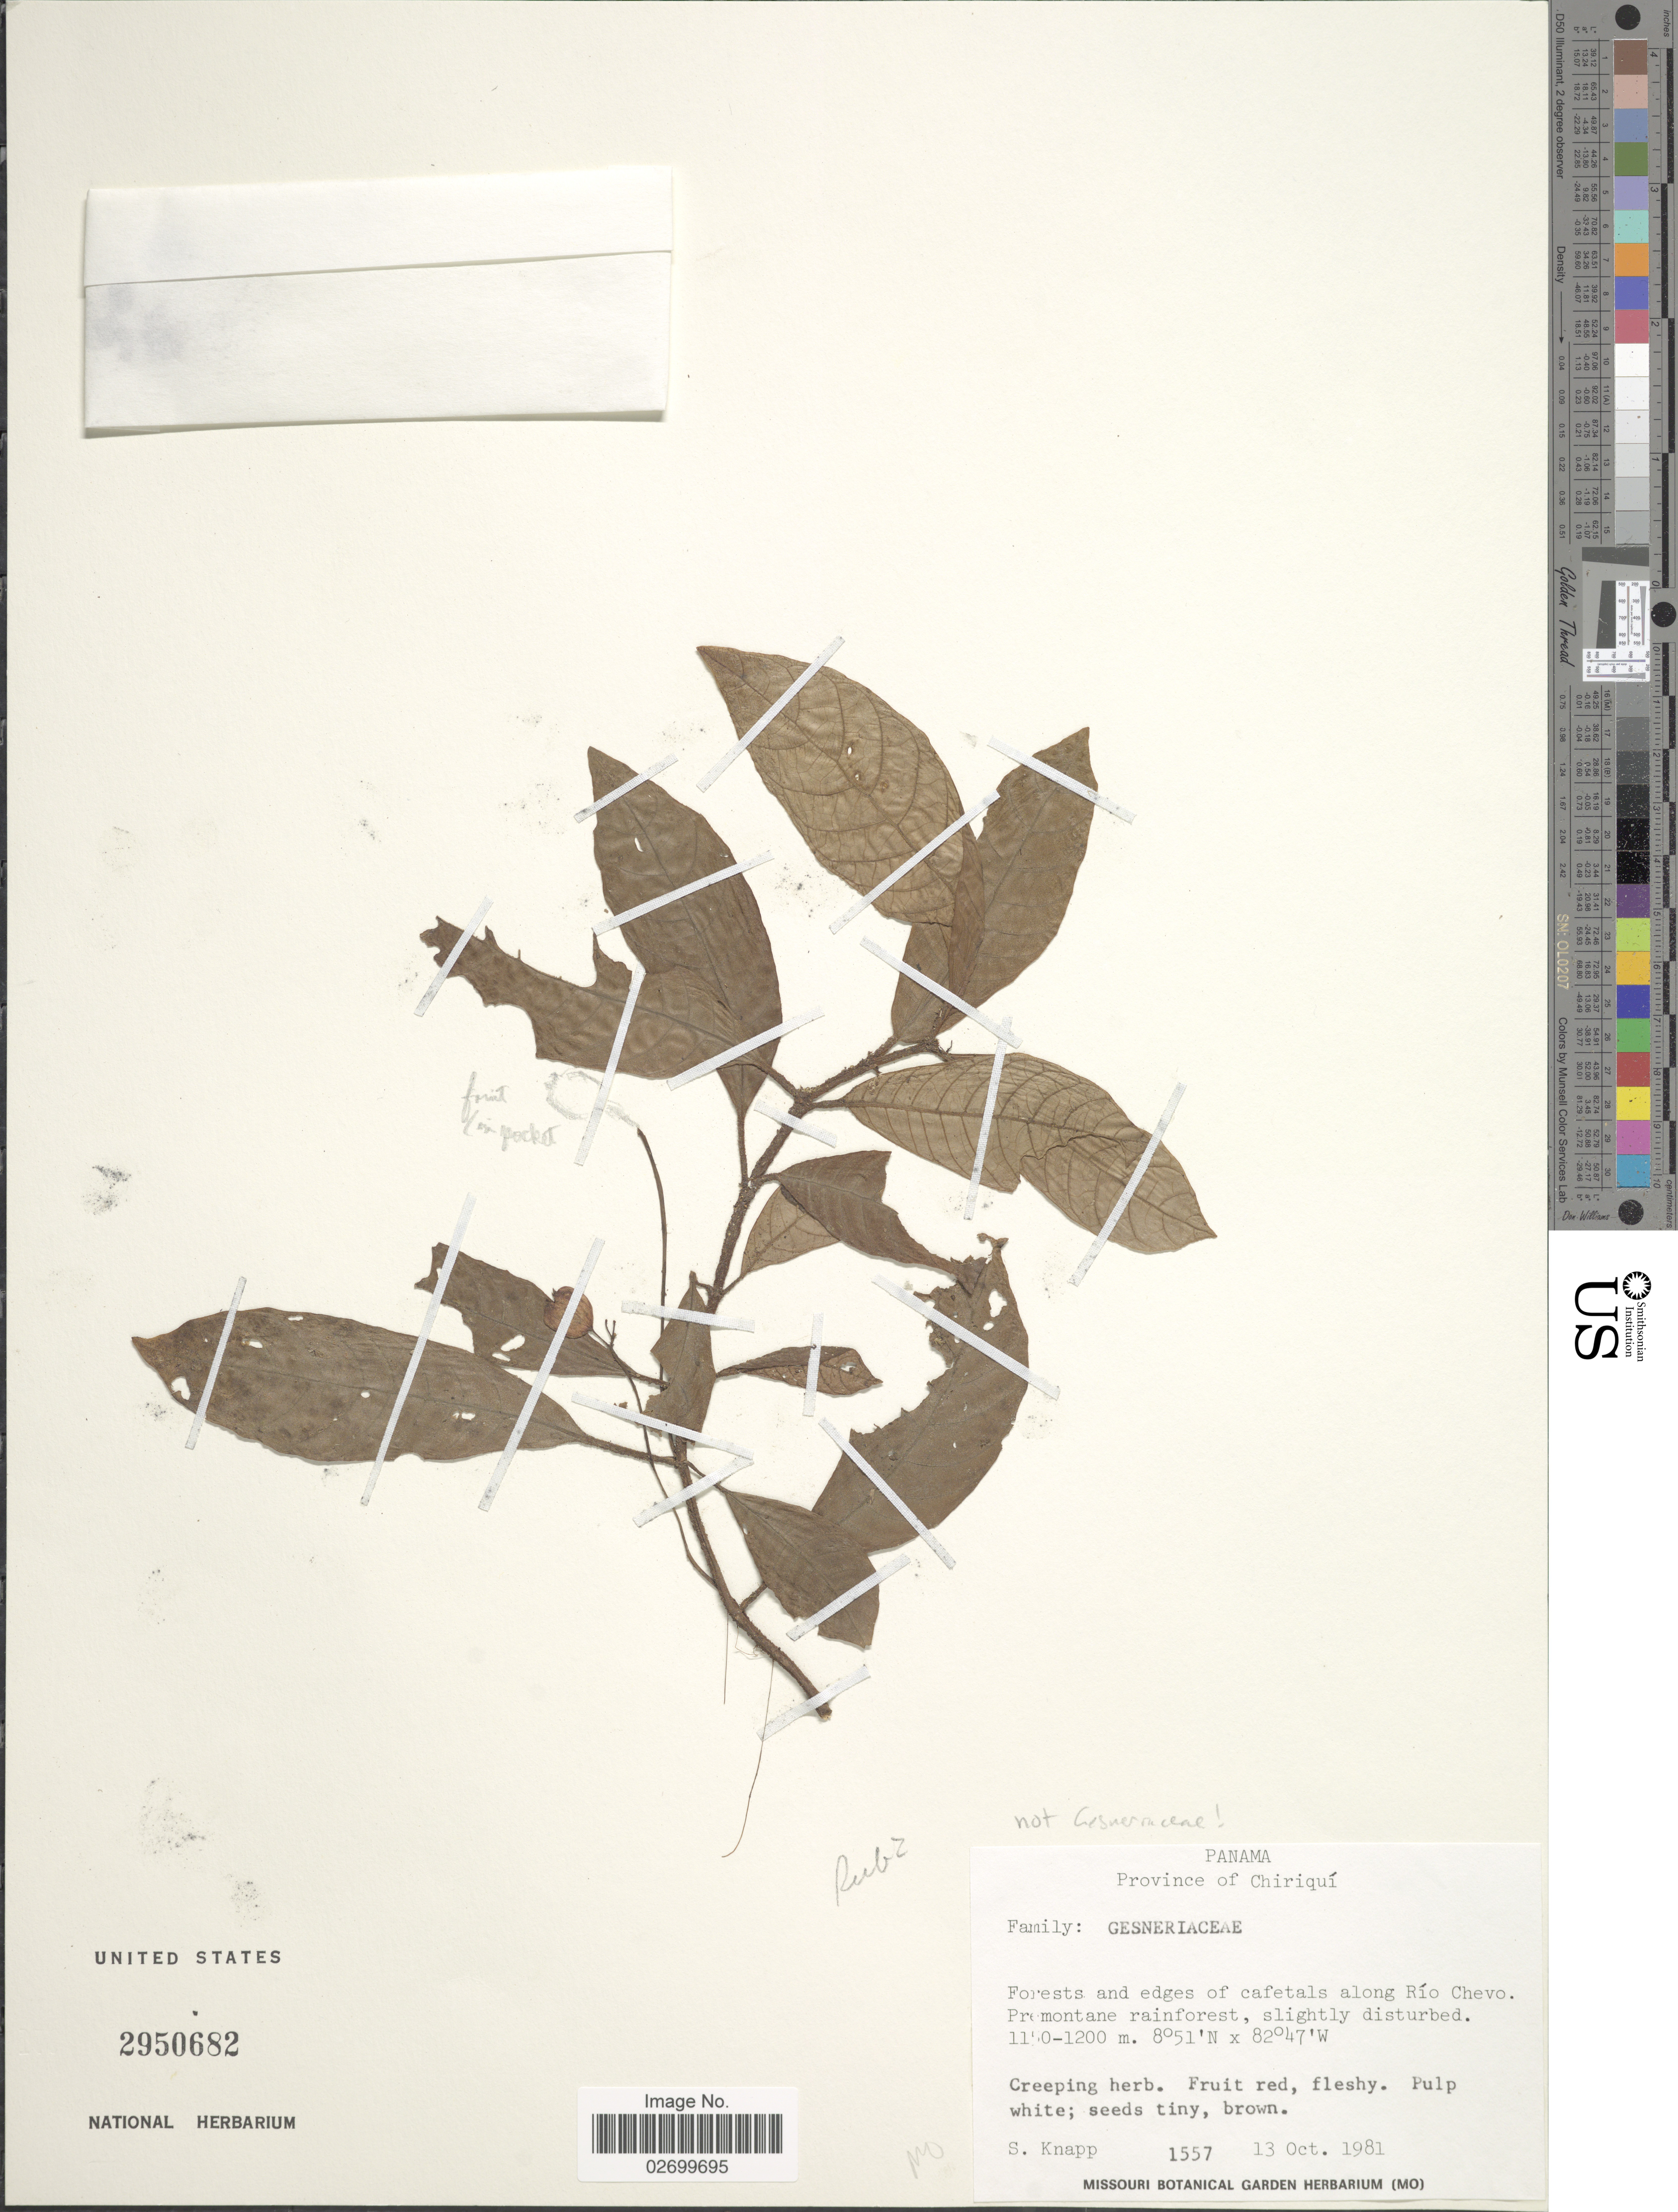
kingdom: Plantae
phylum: Tracheophyta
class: Magnoliopsida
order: Gentianales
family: Rubiaceae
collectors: S. Knapp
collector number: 1557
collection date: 1981-10-13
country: Panama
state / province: Chiriqui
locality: Forests and edges of cafetals along Río Chevo.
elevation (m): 1150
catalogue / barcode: US 2950682